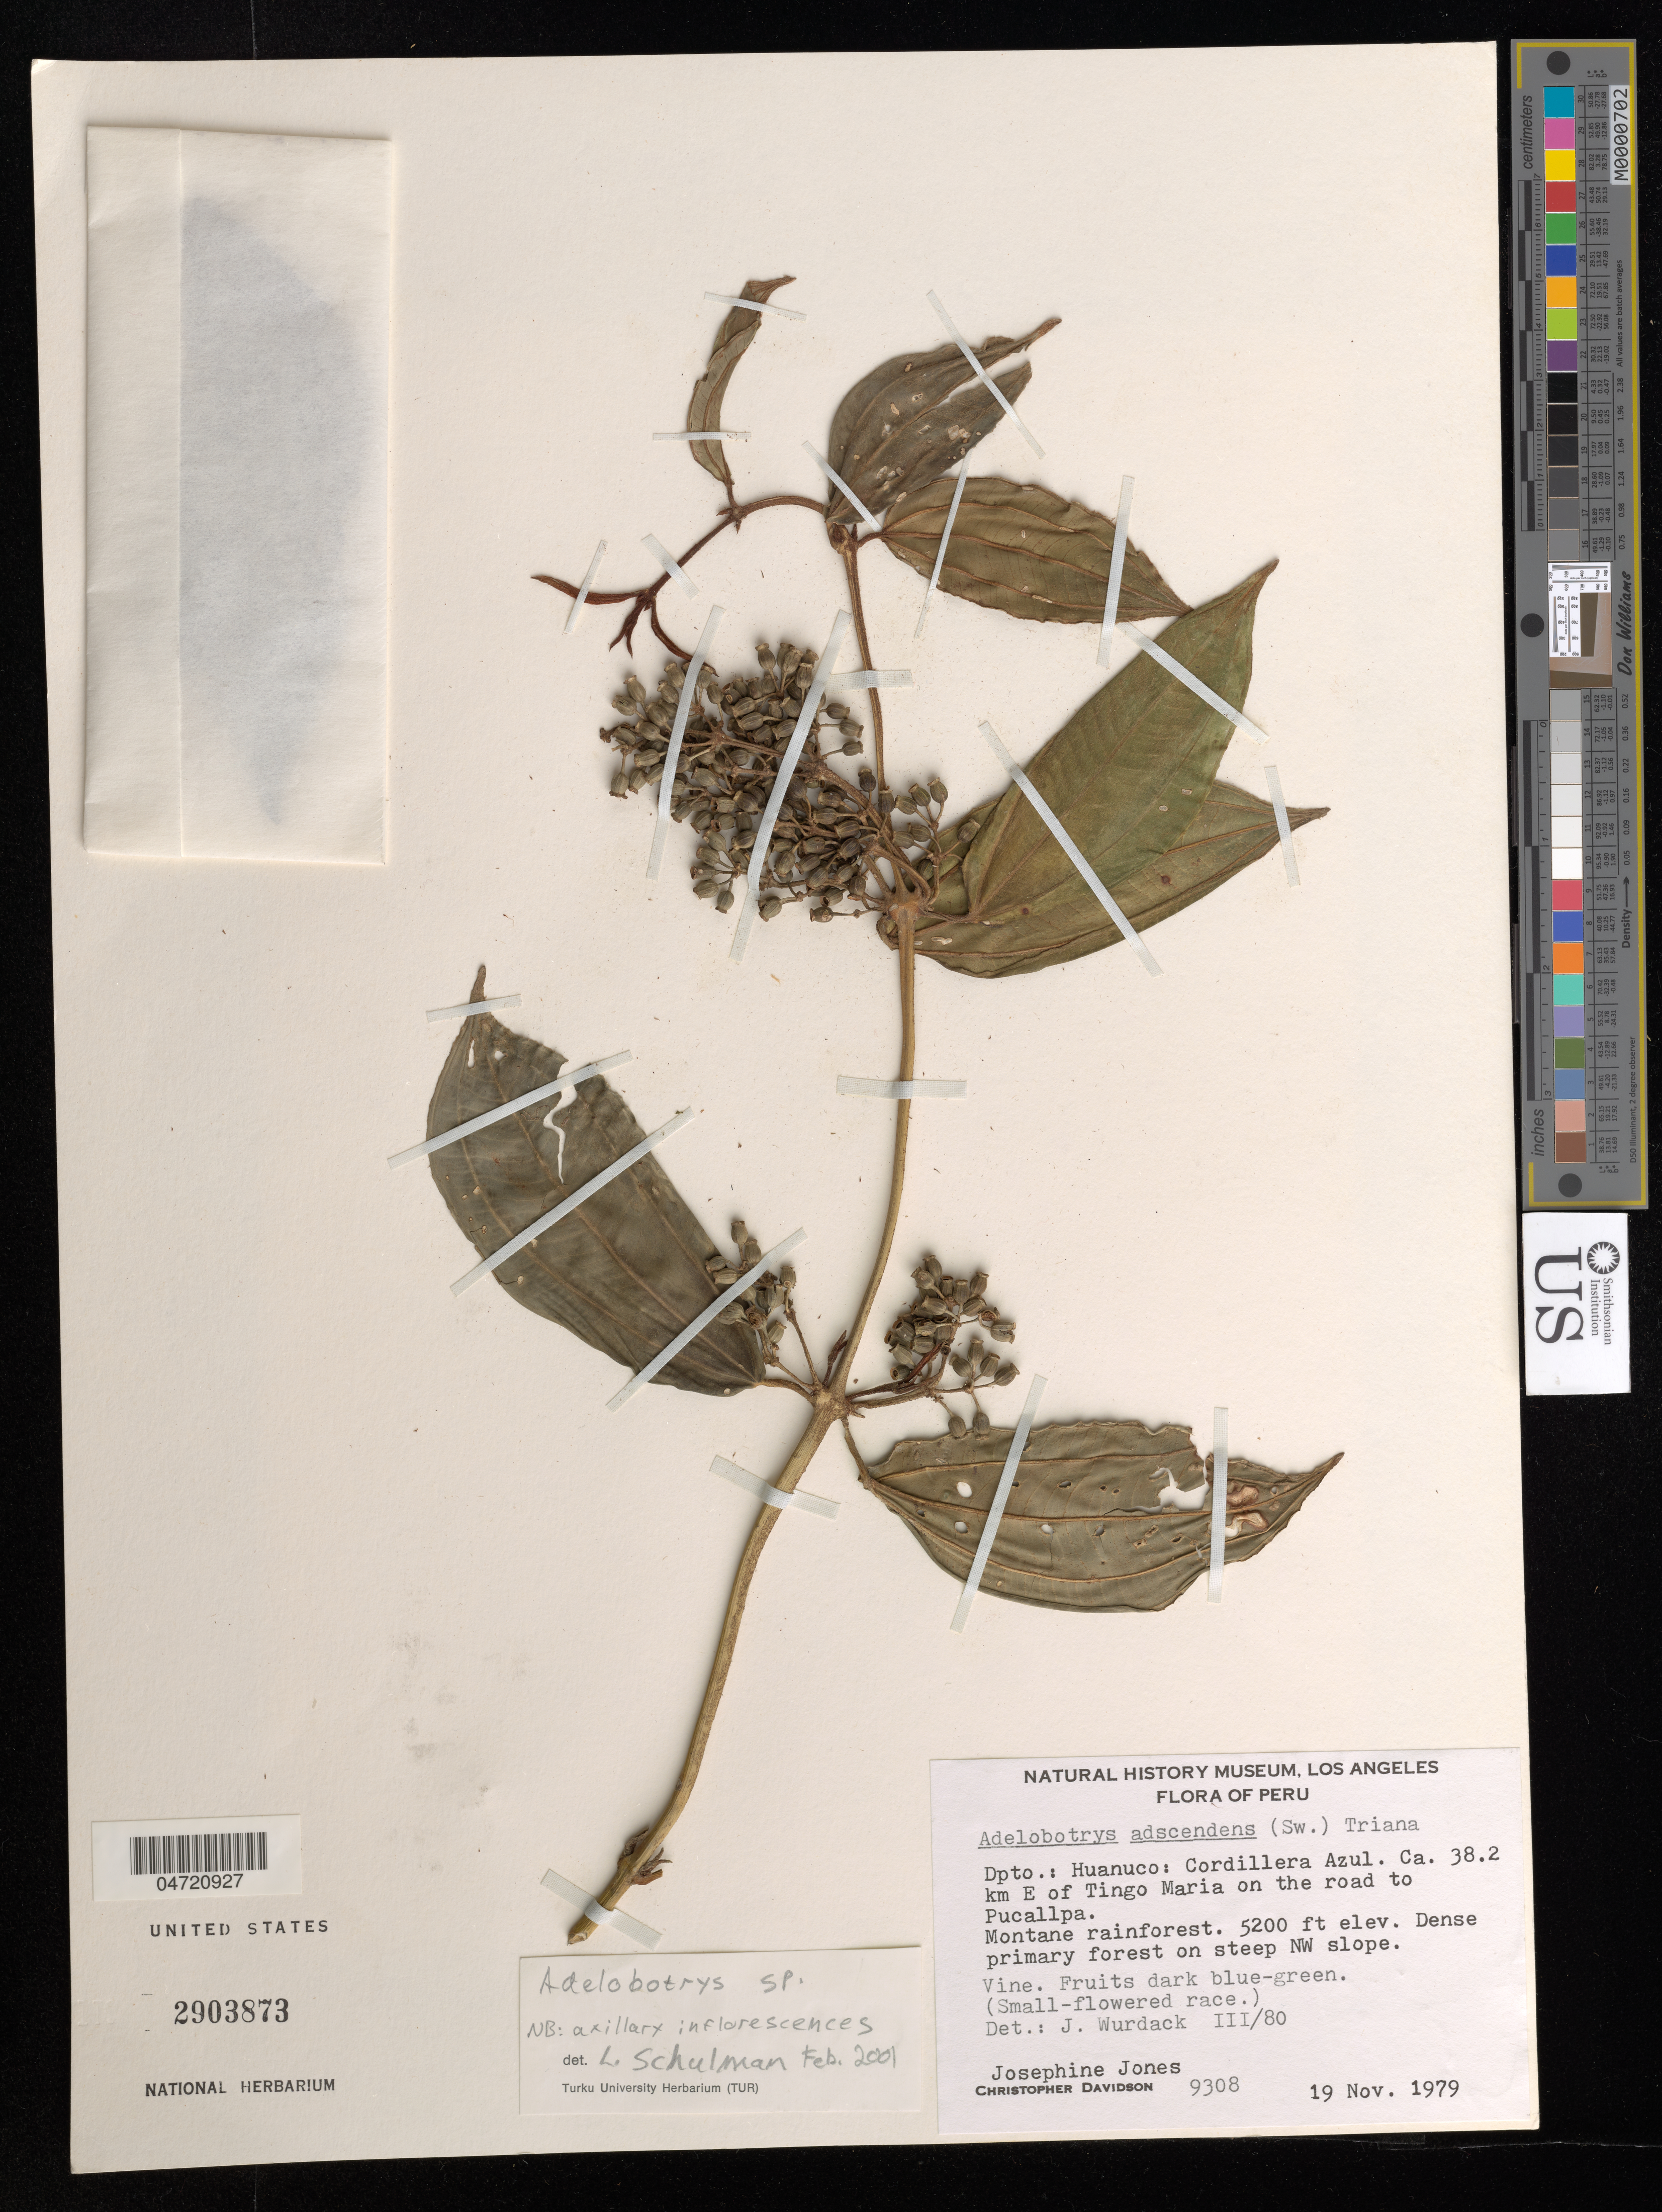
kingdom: Plantae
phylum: Tracheophyta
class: Magnoliopsida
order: Myrtales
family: Melastomataceae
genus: Adelobotrys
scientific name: Adelobotrys sp.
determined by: Schulman, Leif, (TUR), University of Turku (FINLAND)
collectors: C. Davidson & J. Jones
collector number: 9308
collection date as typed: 19 Nov 1979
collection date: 1979-11-19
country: Peru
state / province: Huánuco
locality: Cordillera Azul, ca. 38.2 km E of Tingo Maria on the road to Pucallpa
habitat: Montane rainforest. Dense primary forest on steep NW slope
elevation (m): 1585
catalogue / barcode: US 2903873